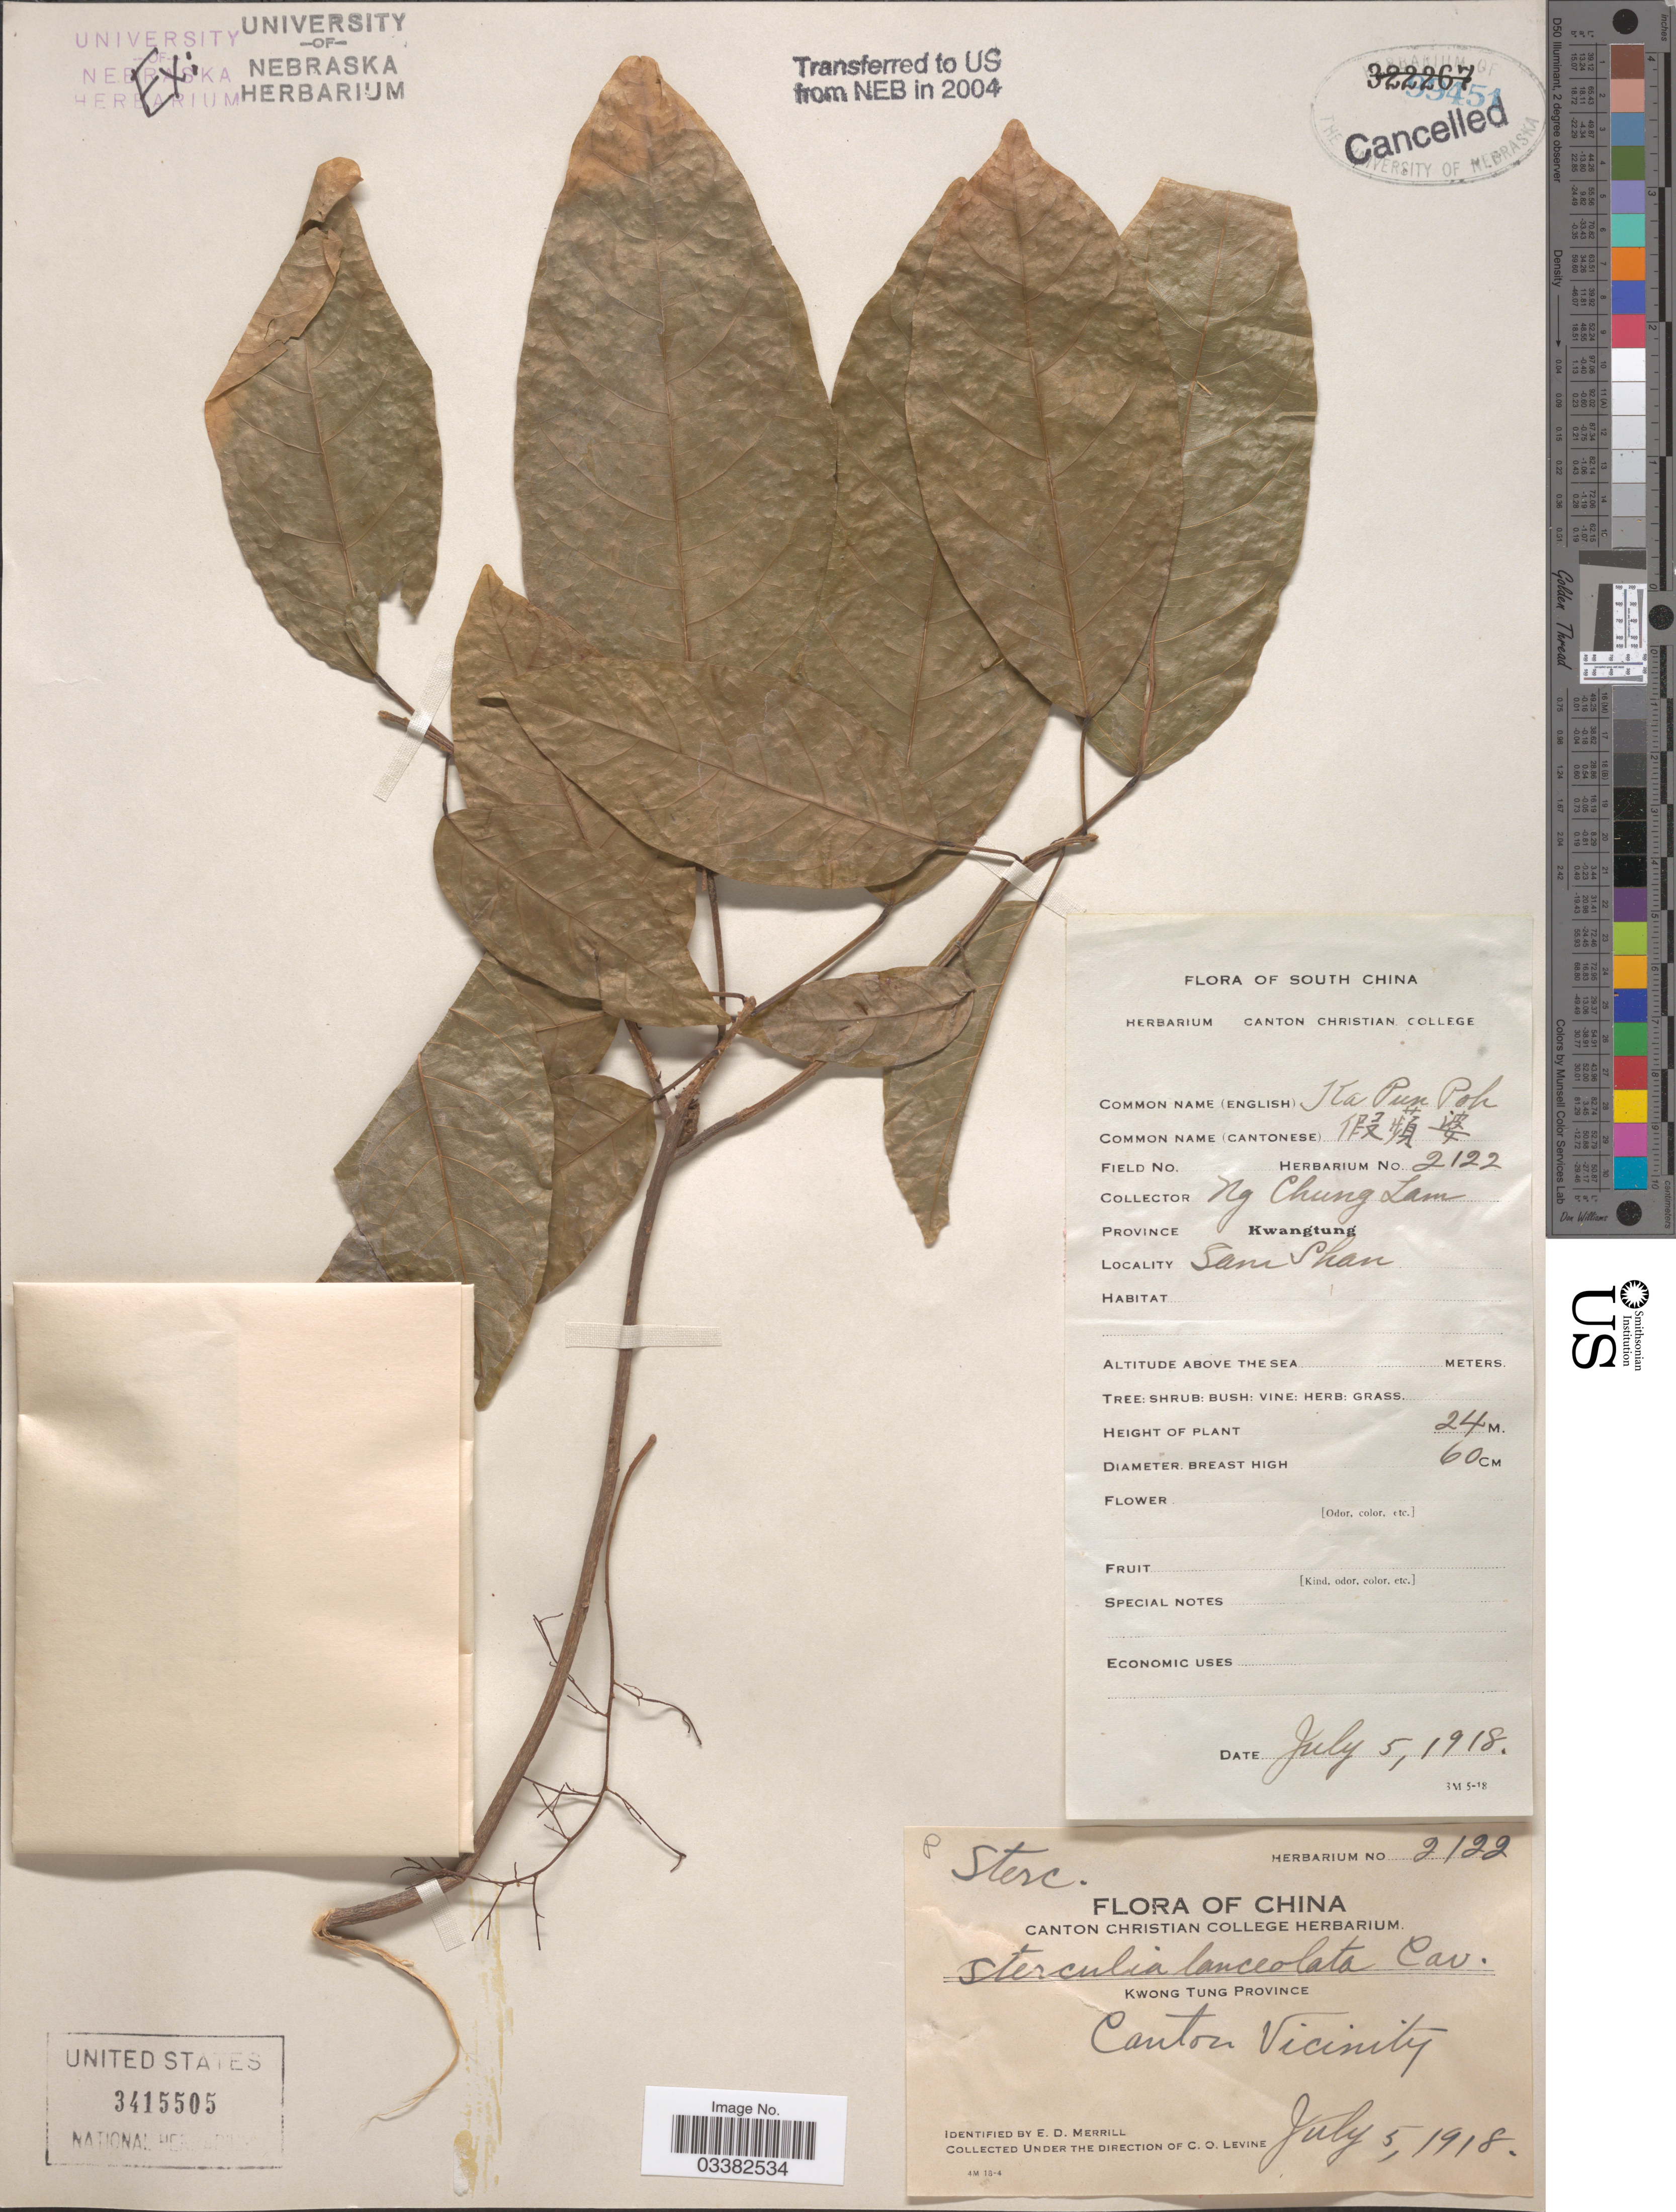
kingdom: Plantae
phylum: Tracheophyta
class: Magnoliopsida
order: Malvales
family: Malvaceae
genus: Sterculia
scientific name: Sterculia lanceolata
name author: Cav.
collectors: N. C. Lam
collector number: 2122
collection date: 1918-07-05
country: China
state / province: Guangdong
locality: South China. Sam Shan. Kwong Tung Province. Canton Vicinity.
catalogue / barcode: US 3415505